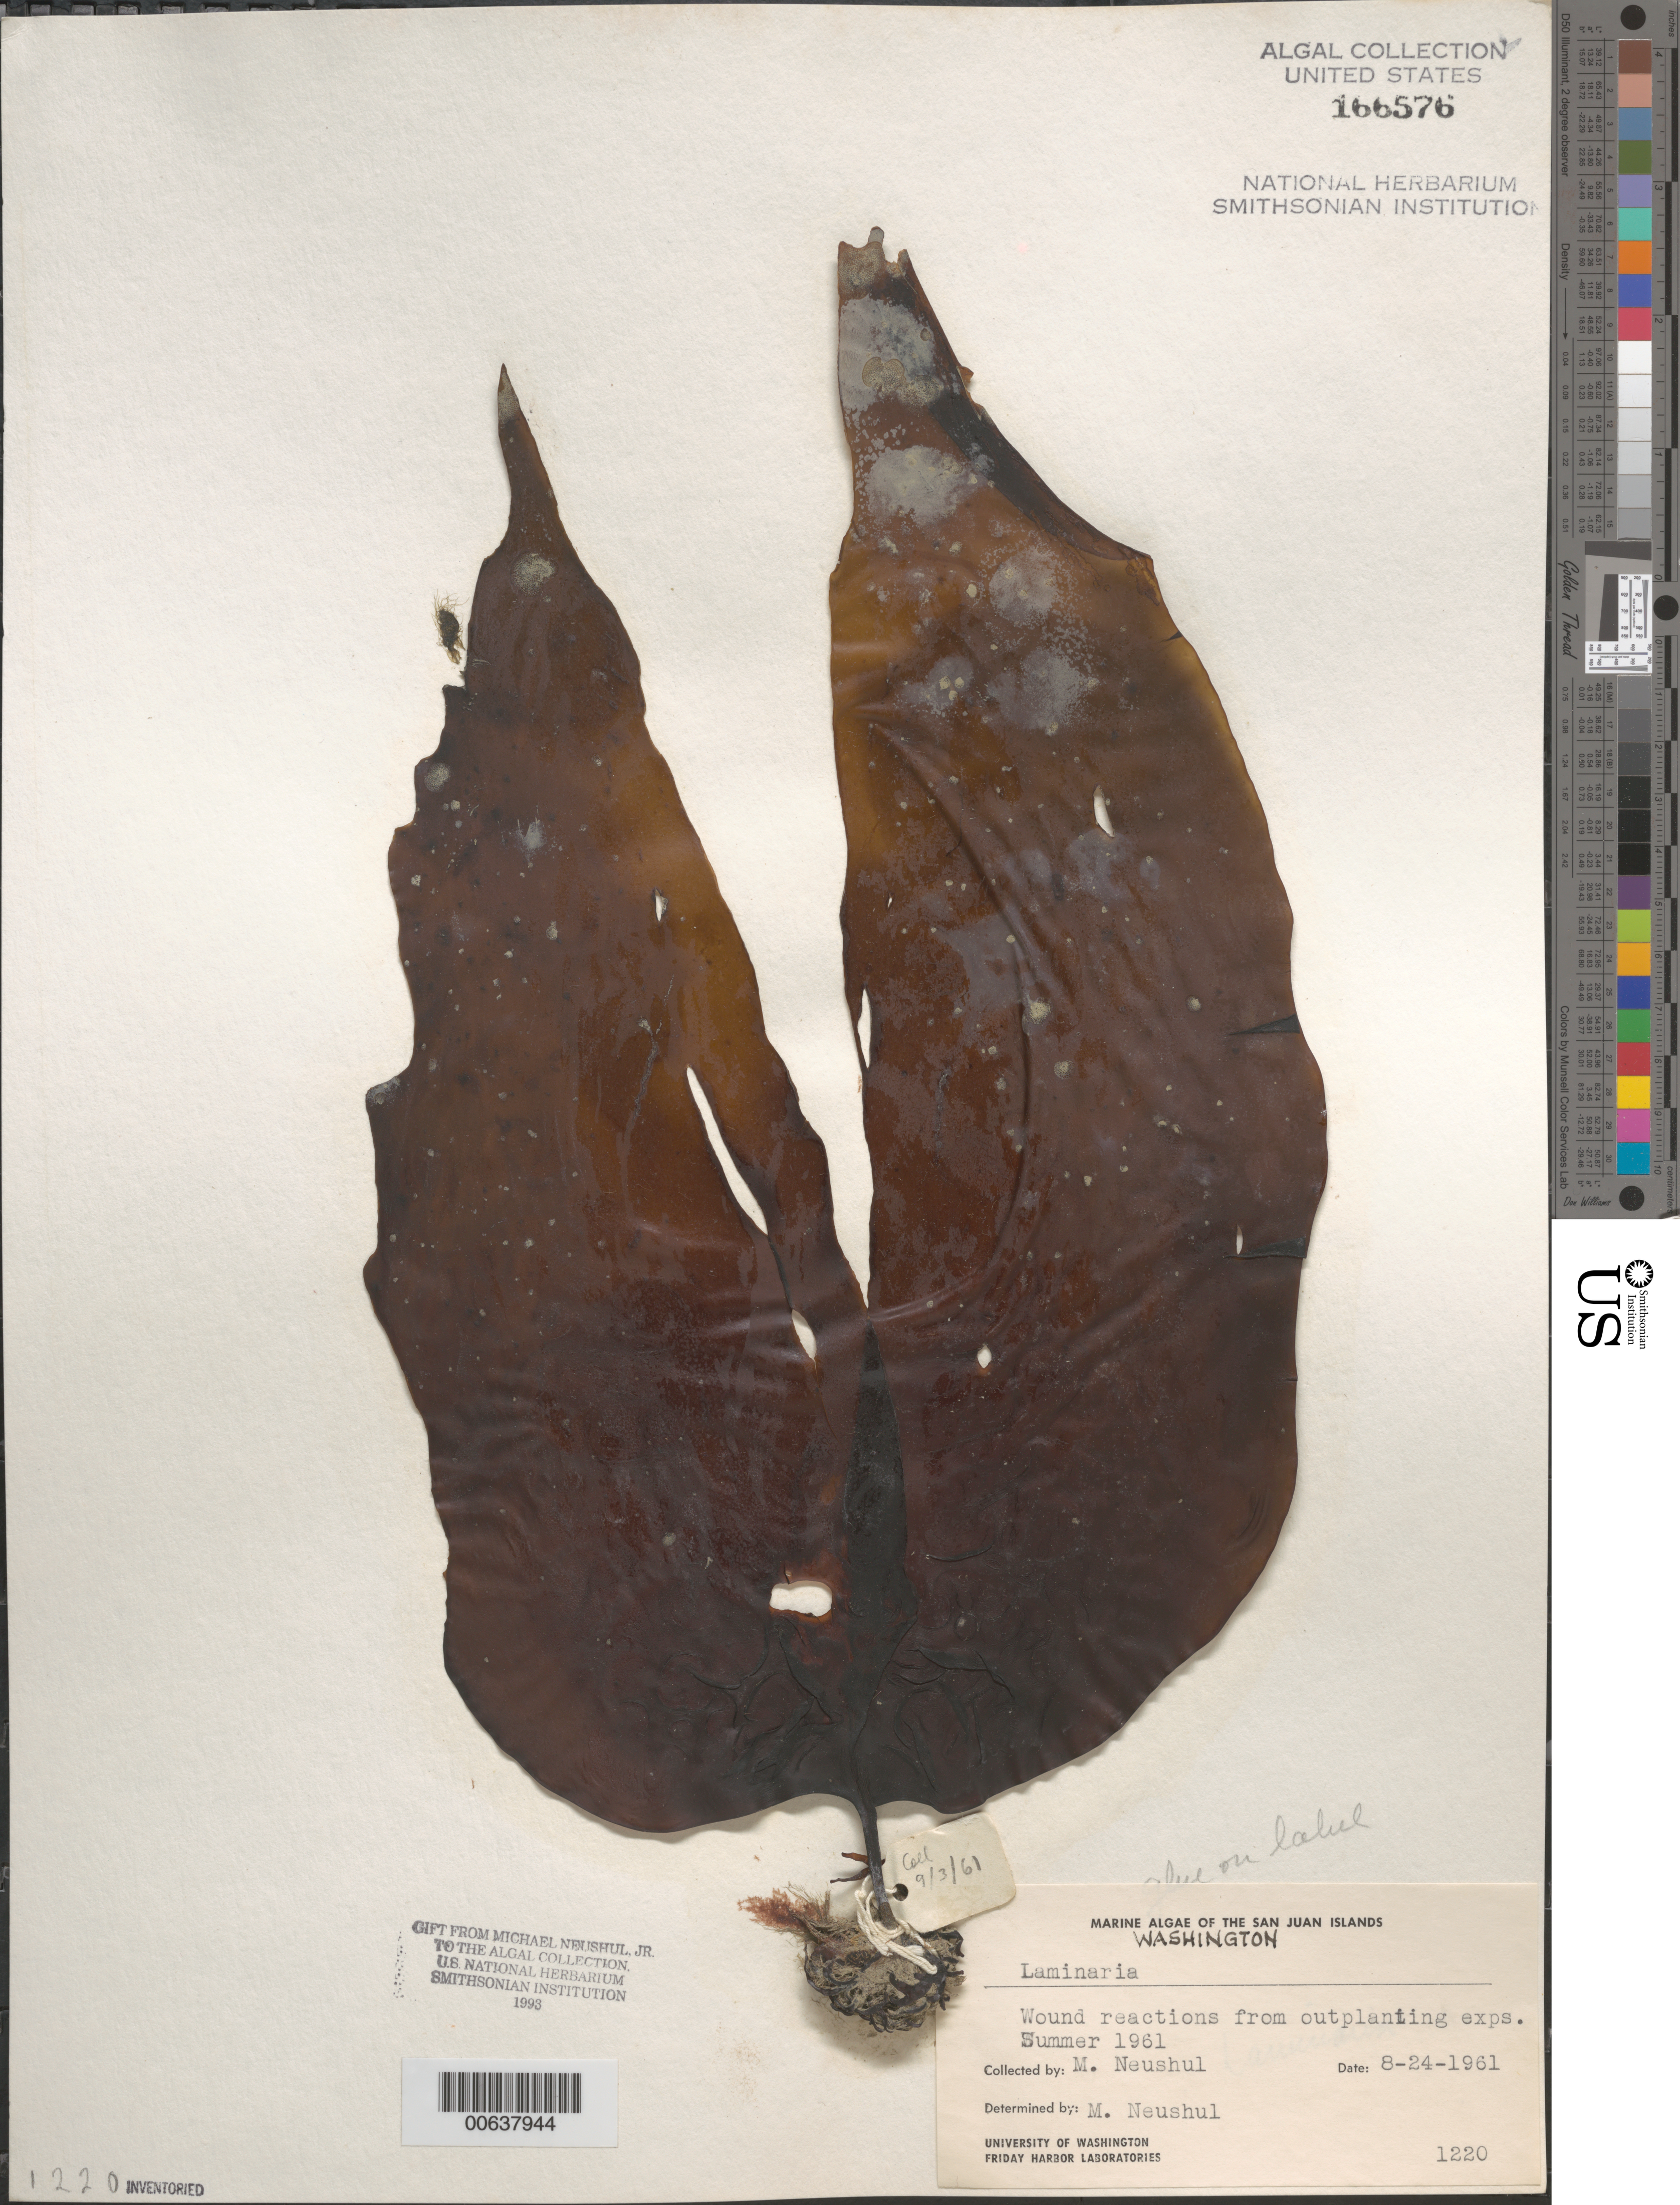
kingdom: Chromista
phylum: Ochrophyta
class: Phaeophyceae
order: Laminariales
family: Laminariaceae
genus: Laminaria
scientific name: Laminaria sp.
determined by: Neushul, M.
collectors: M. Neushul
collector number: Neushul 1220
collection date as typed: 24 Aug 1961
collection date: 1961-08-24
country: United States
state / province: Washington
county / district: San Juan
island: San Juan Islands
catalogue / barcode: US 166576